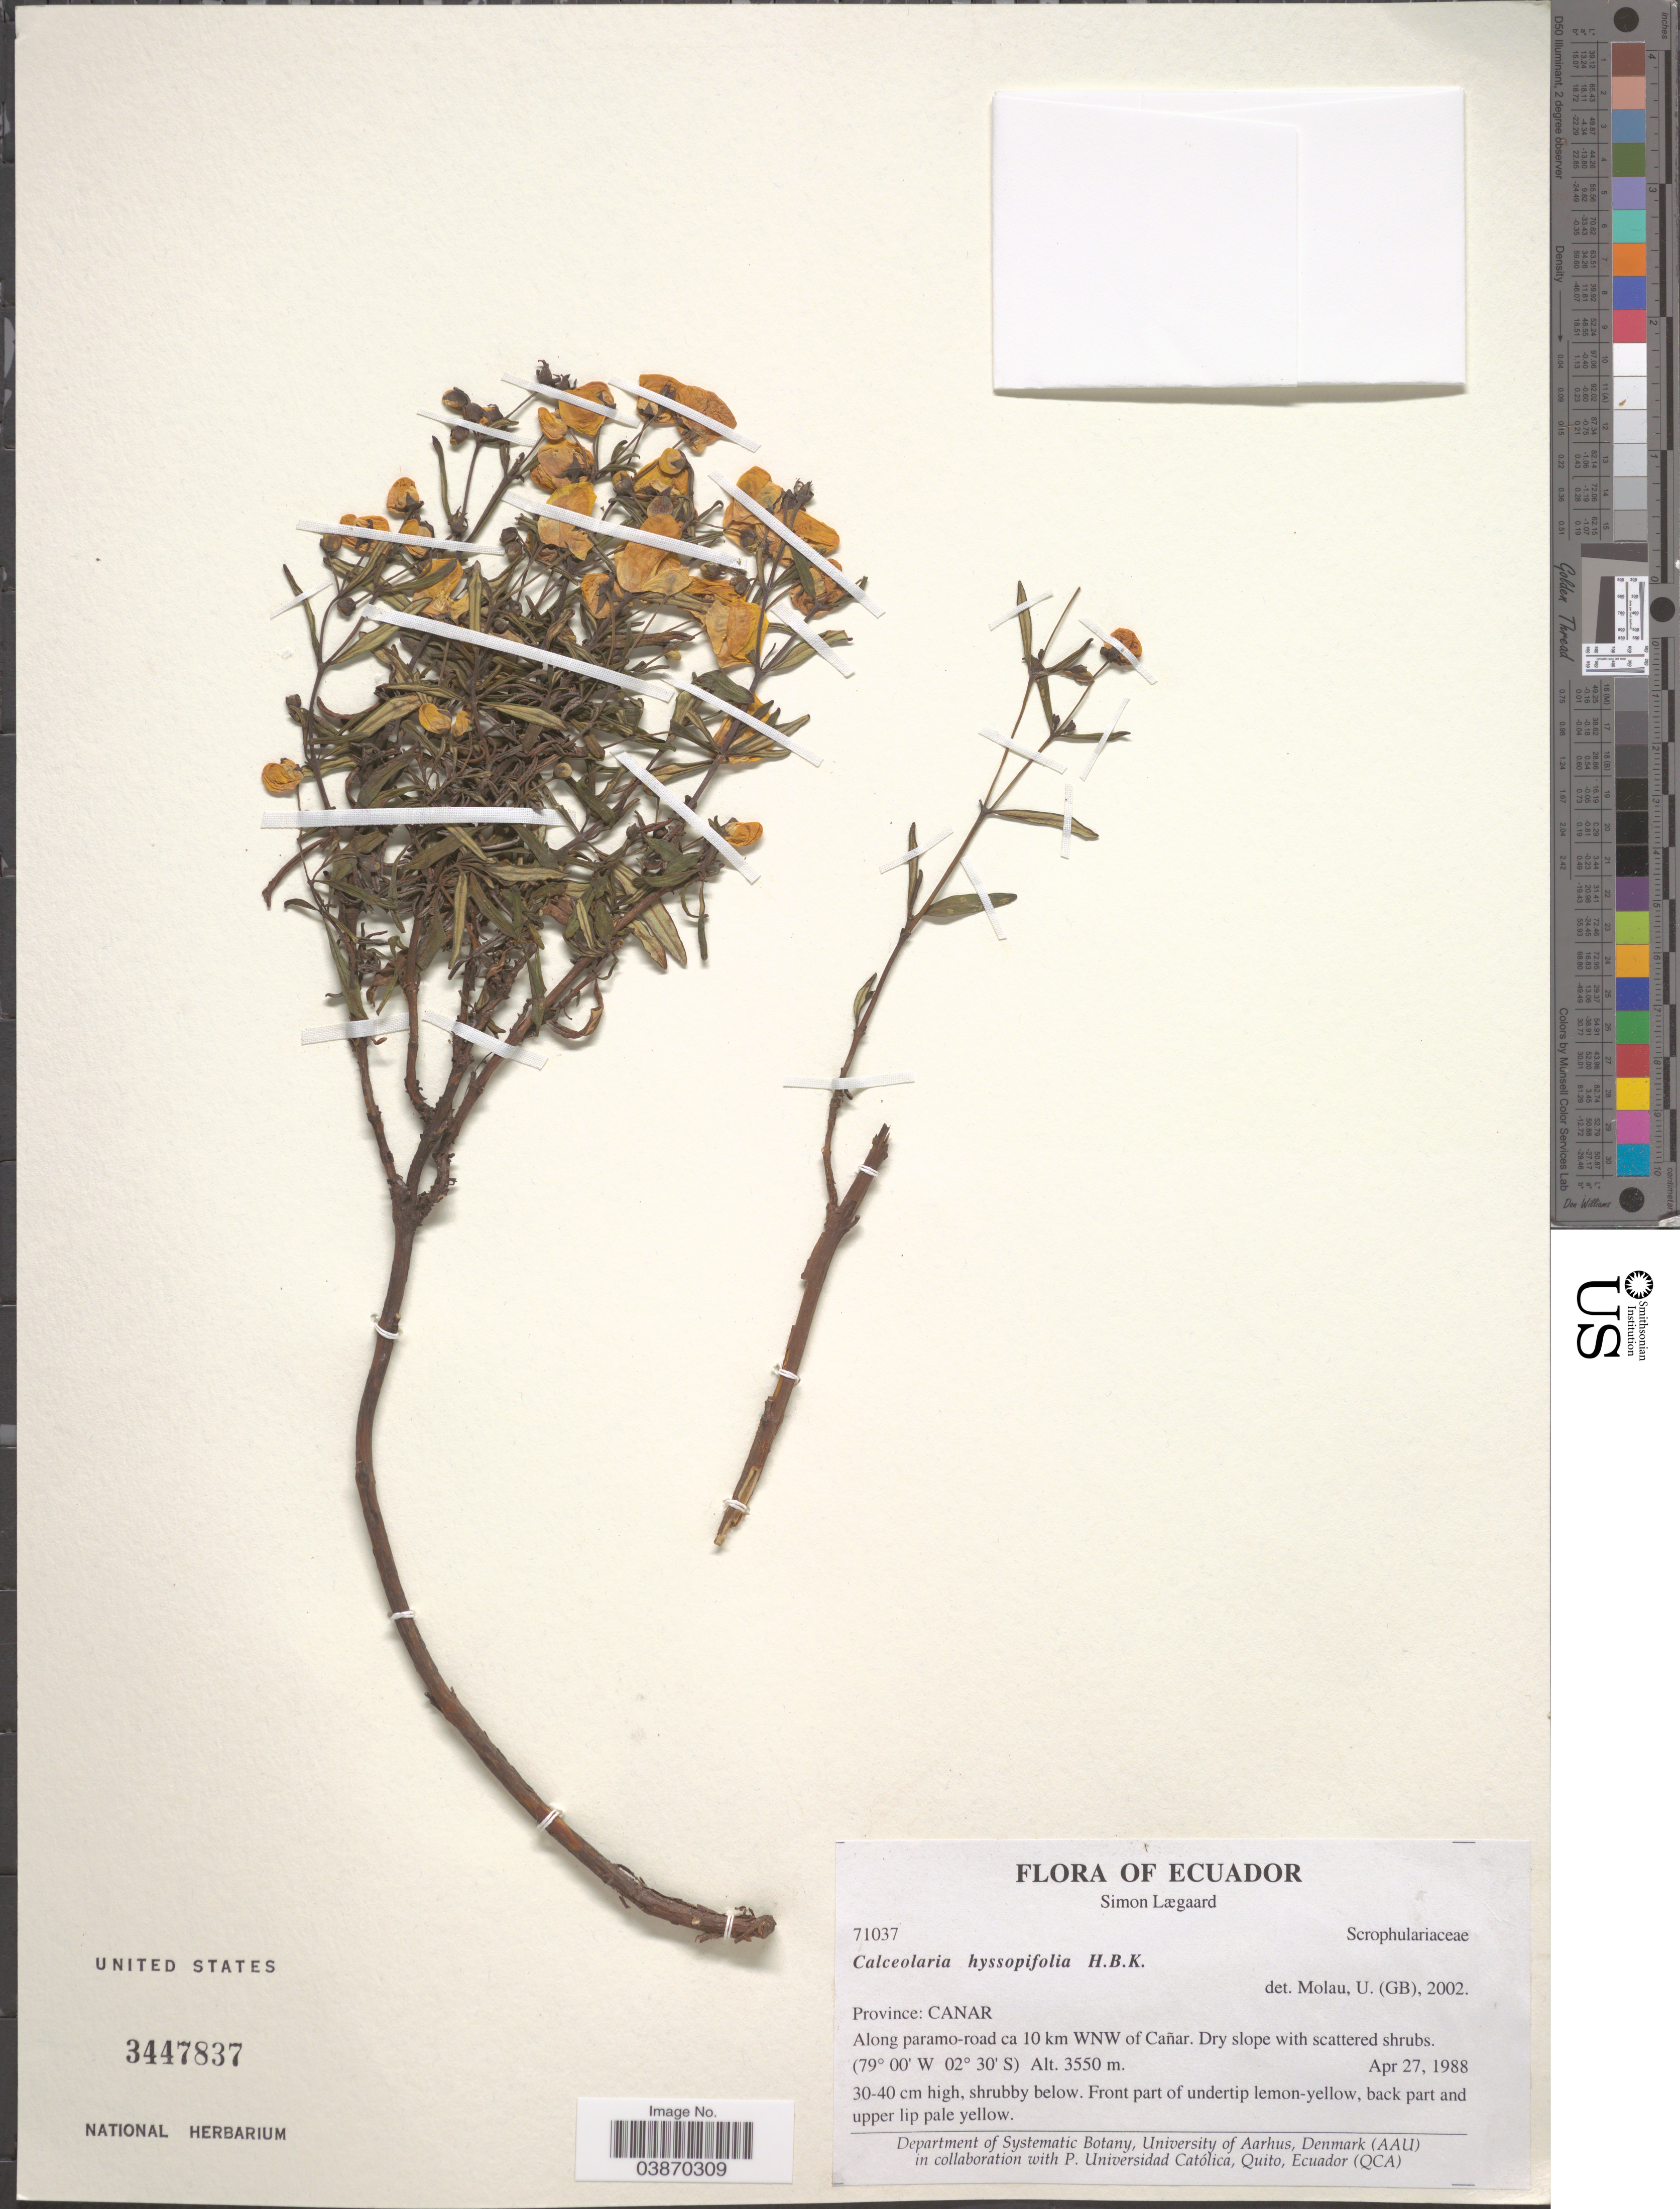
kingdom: Plantae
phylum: Tracheophyta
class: Magnoliopsida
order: Lamiales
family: Calceolariaceae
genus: Calceolaria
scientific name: Calceolaria hyssopifolia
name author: Kunth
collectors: S. Lægaard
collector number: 71037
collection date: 1988-04-27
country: Ecuador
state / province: Cañar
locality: Along paramo-road ca 10 km WNW of Cañar.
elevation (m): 3550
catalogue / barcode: US 3447837